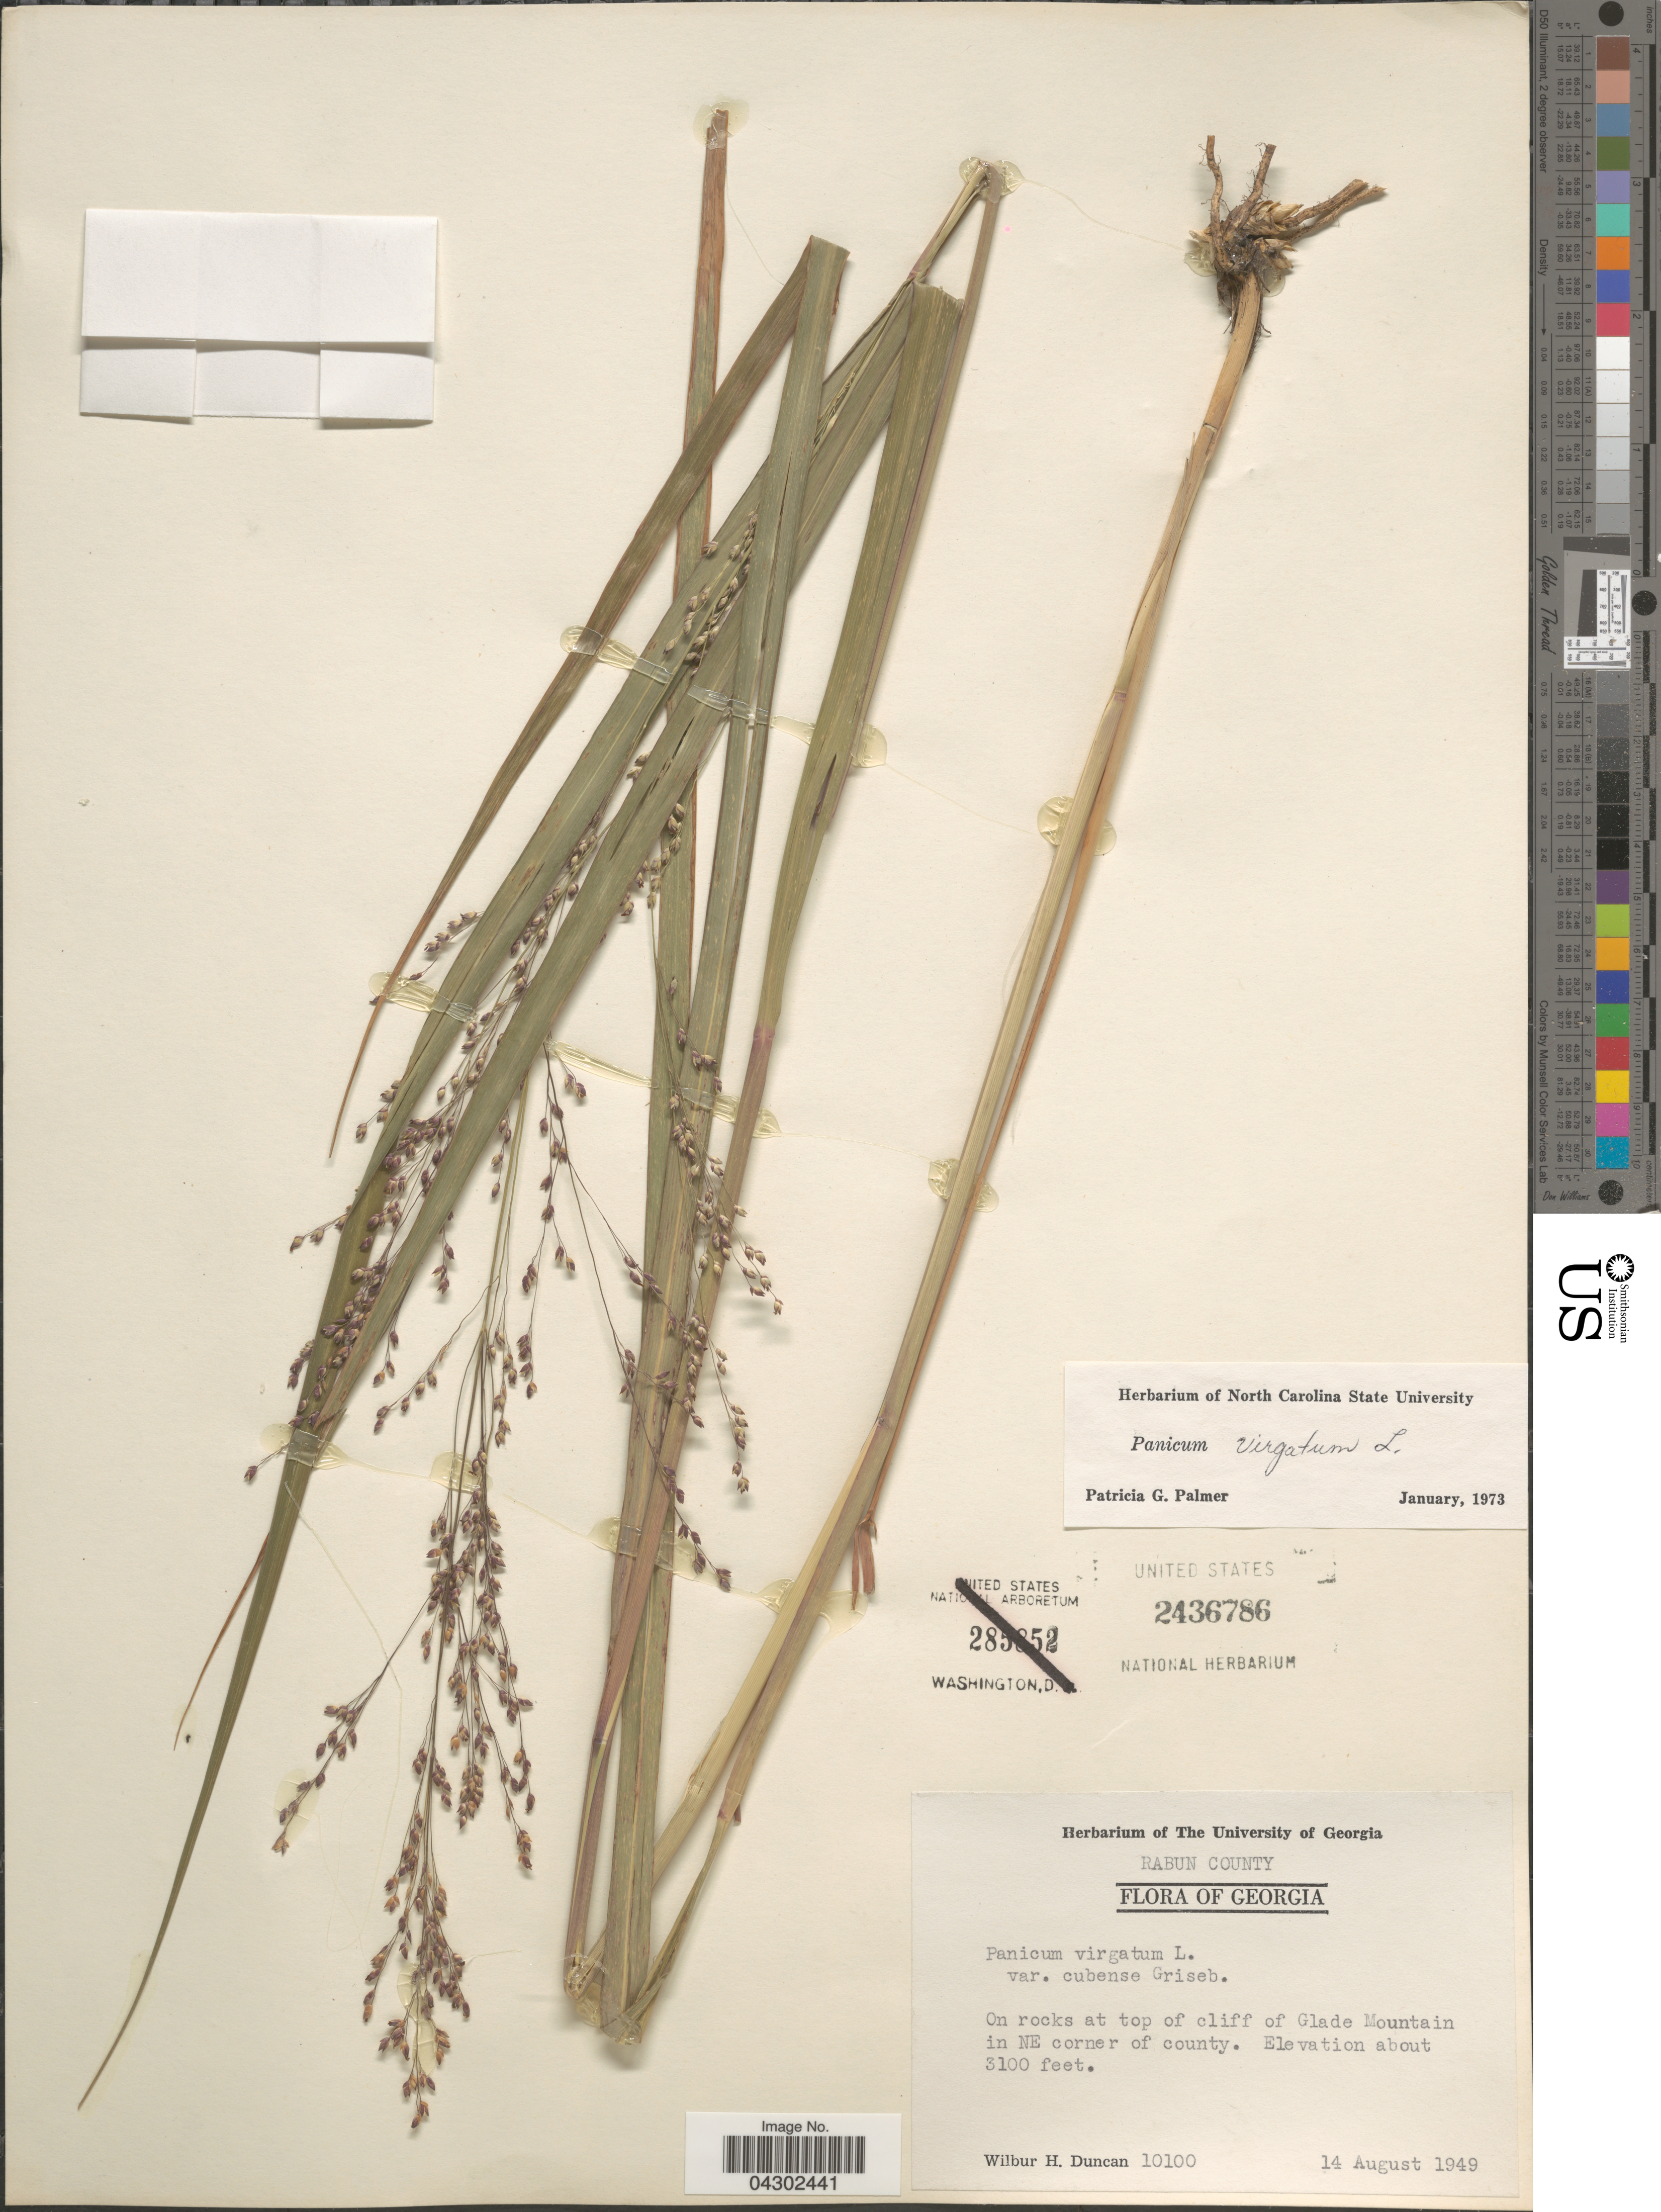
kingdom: Plantae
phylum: Tracheophyta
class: Liliopsida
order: Poales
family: Poaceae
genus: Panicum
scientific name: Panicum virgatum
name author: L.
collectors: W. H. Duncan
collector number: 10100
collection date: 1949-08-14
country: United States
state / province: Georgia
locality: Rabun County. On rocks at top of cliff of Glade Mountain in NE corner of county.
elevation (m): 945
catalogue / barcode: US 2436786